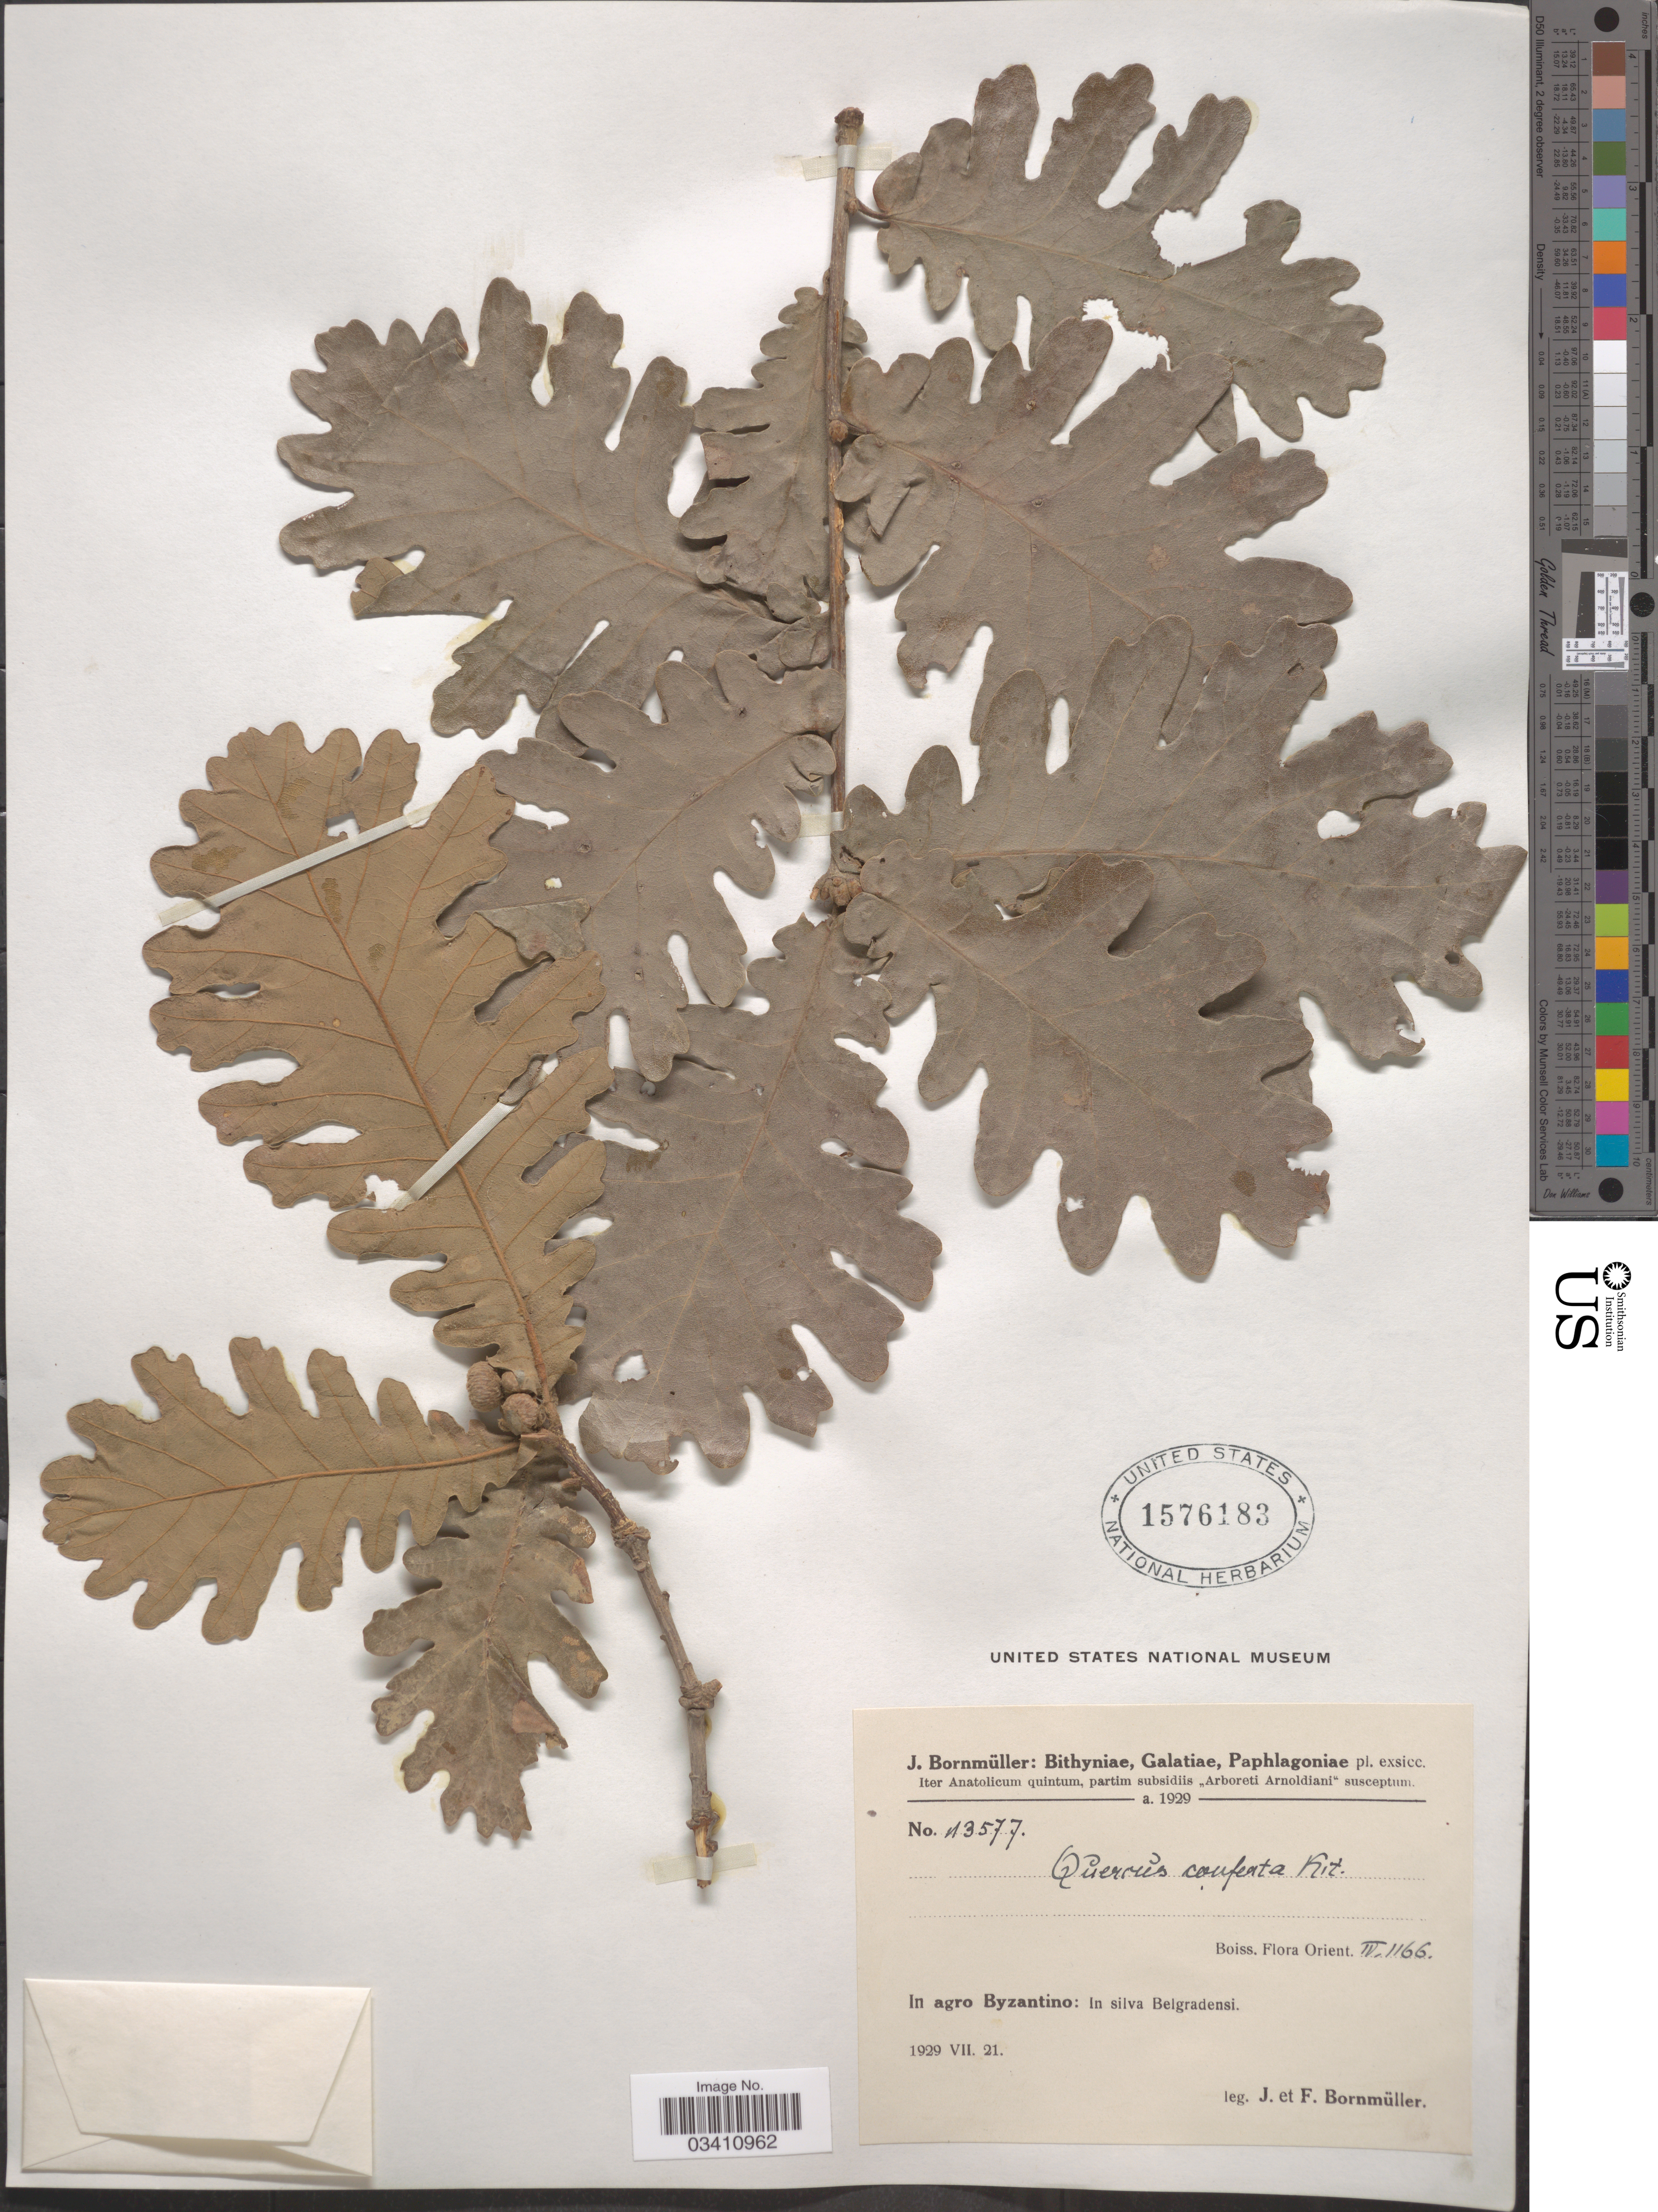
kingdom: Plantae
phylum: Tracheophyta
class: Magnoliopsida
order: Fagales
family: Fagaceae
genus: Quercus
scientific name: Quercus conferta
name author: Kit.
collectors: J. Bornmüller & F. Bornmüller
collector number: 13577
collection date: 1929-07-21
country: Serbia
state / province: Belgrade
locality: In agro Byzantino: In silva Belgradensi.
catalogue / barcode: US 1576183